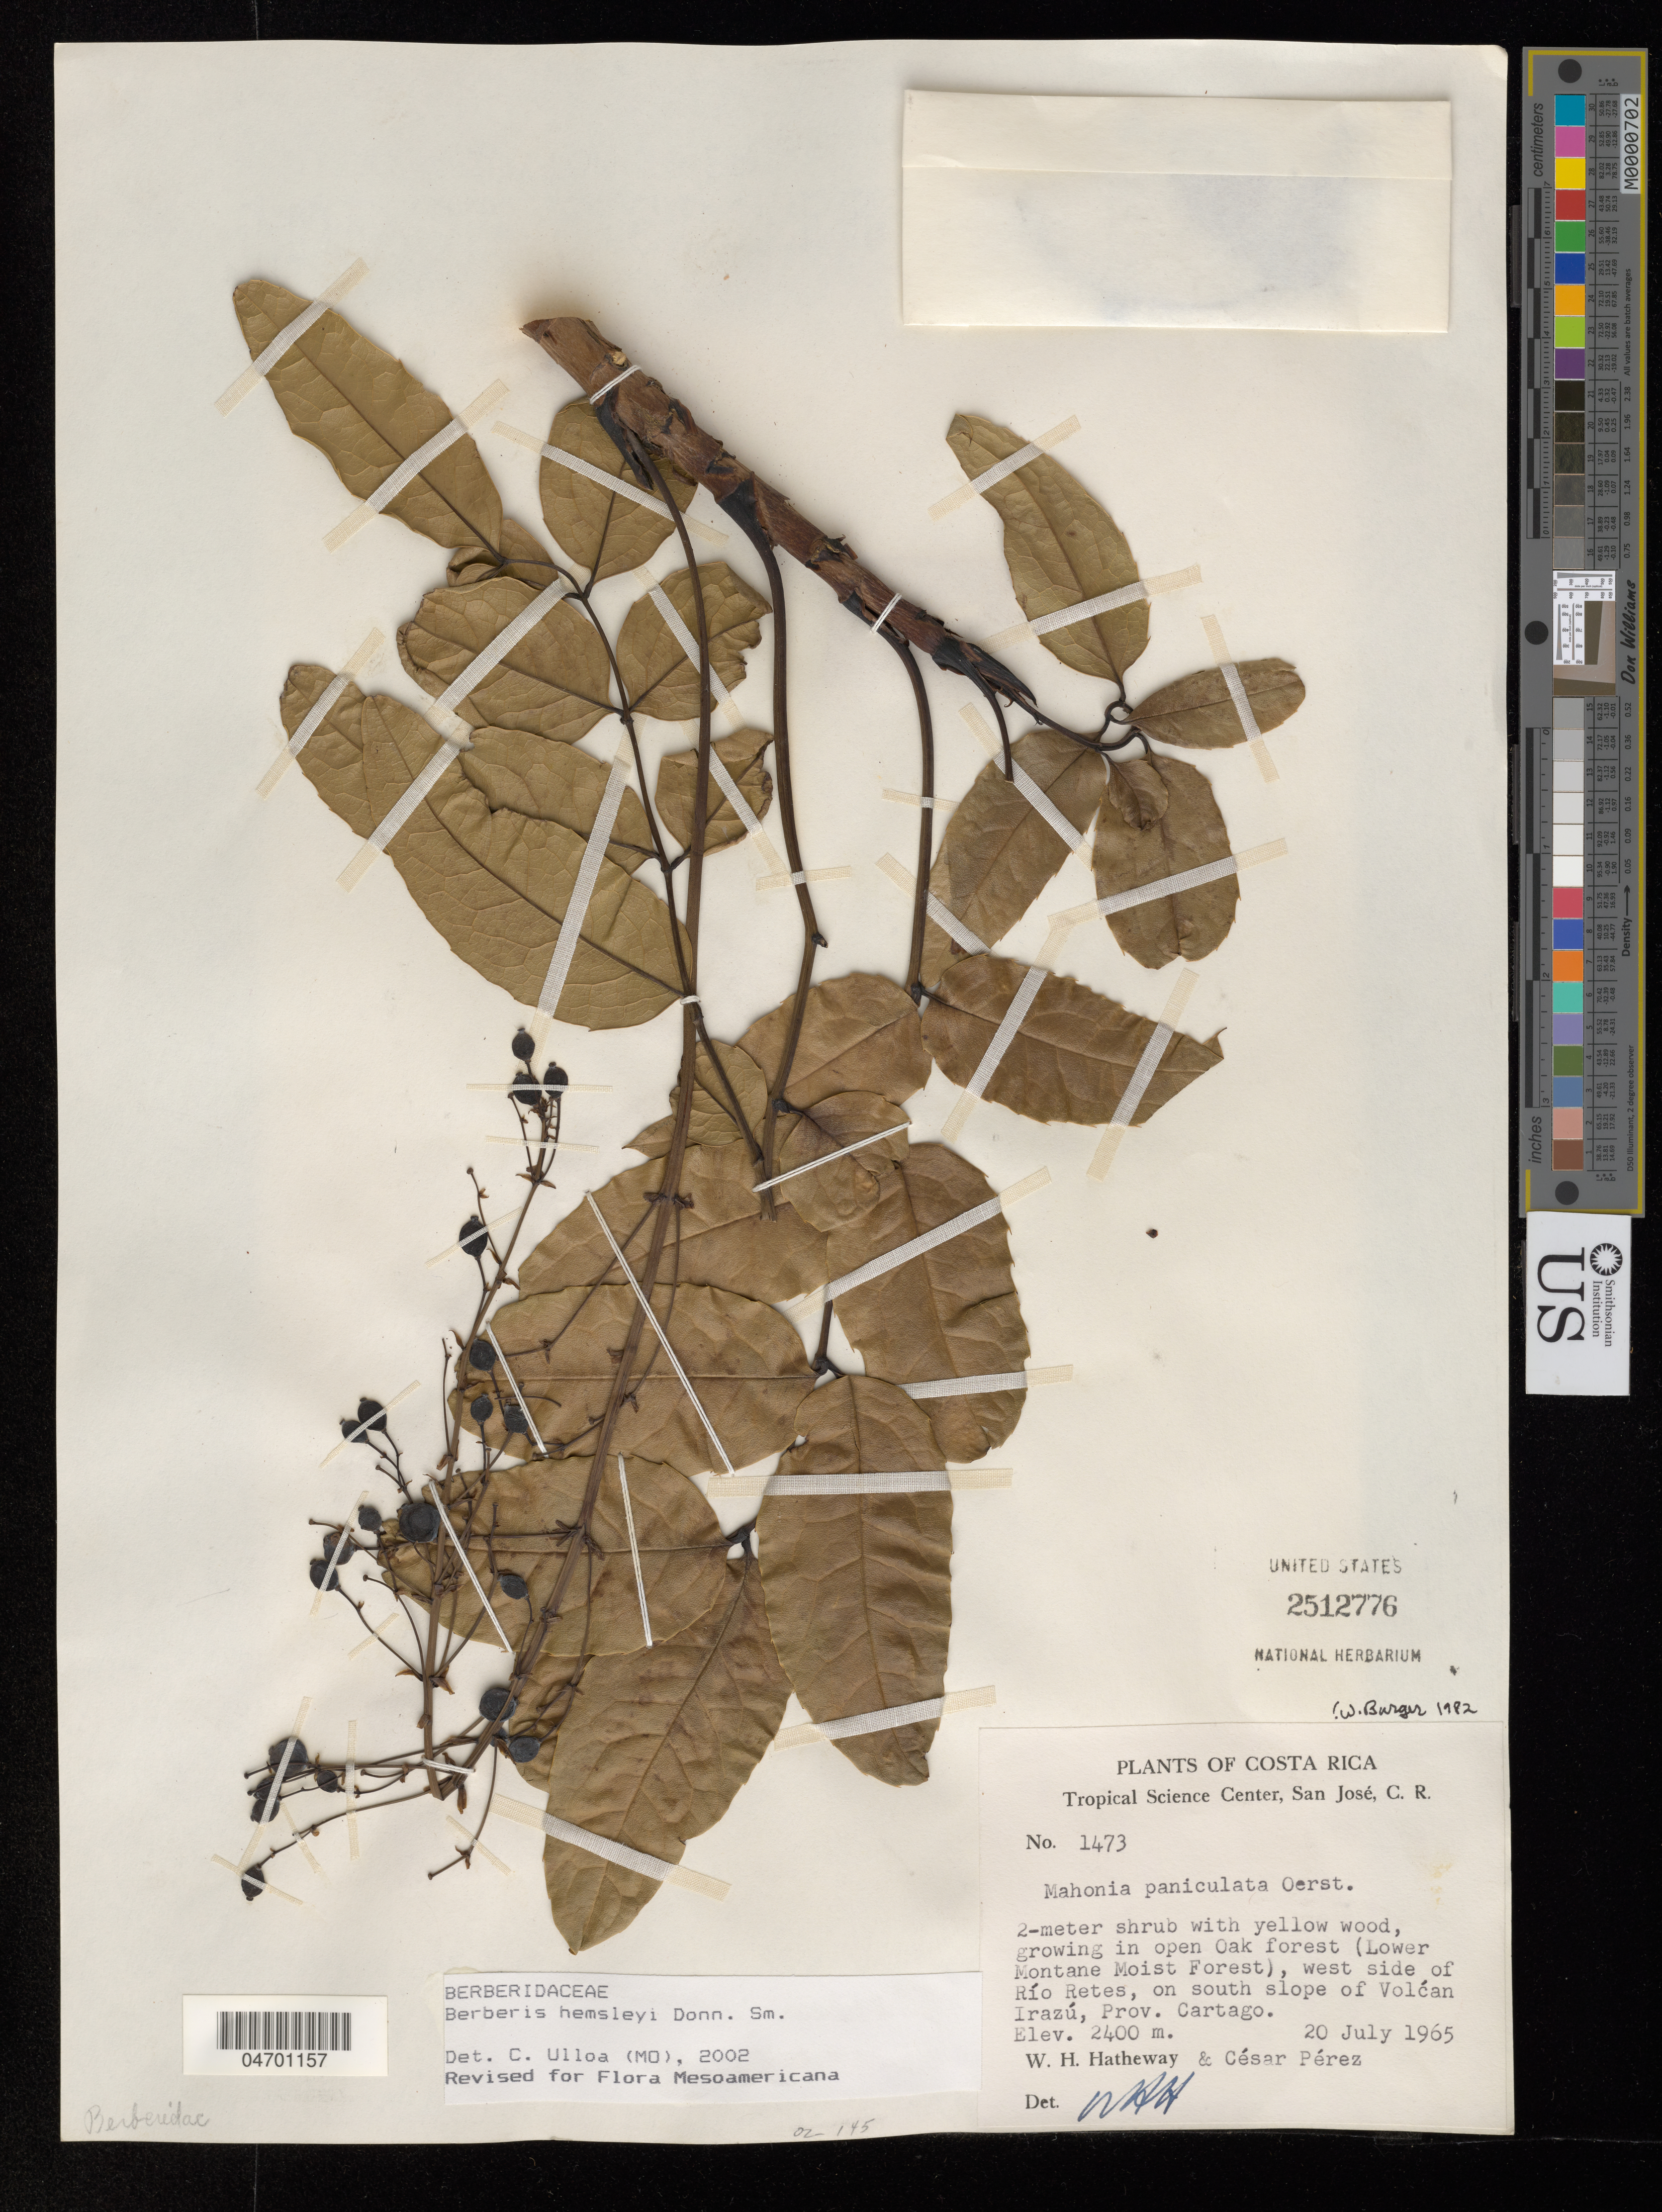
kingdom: Plantae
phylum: Tracheophyta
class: Magnoliopsida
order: Ranunculales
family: Berberidaceae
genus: Berberis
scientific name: Berberis hemsleyi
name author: Donn. Sm.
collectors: W. H. Hatheway & C. Perez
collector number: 1473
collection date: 1965-07-20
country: Costa Rica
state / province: Cartago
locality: Tropical Science Center, San José. West side of Río Retes, on south slope of Volcán Irazú.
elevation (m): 2400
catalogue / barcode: US 2512776